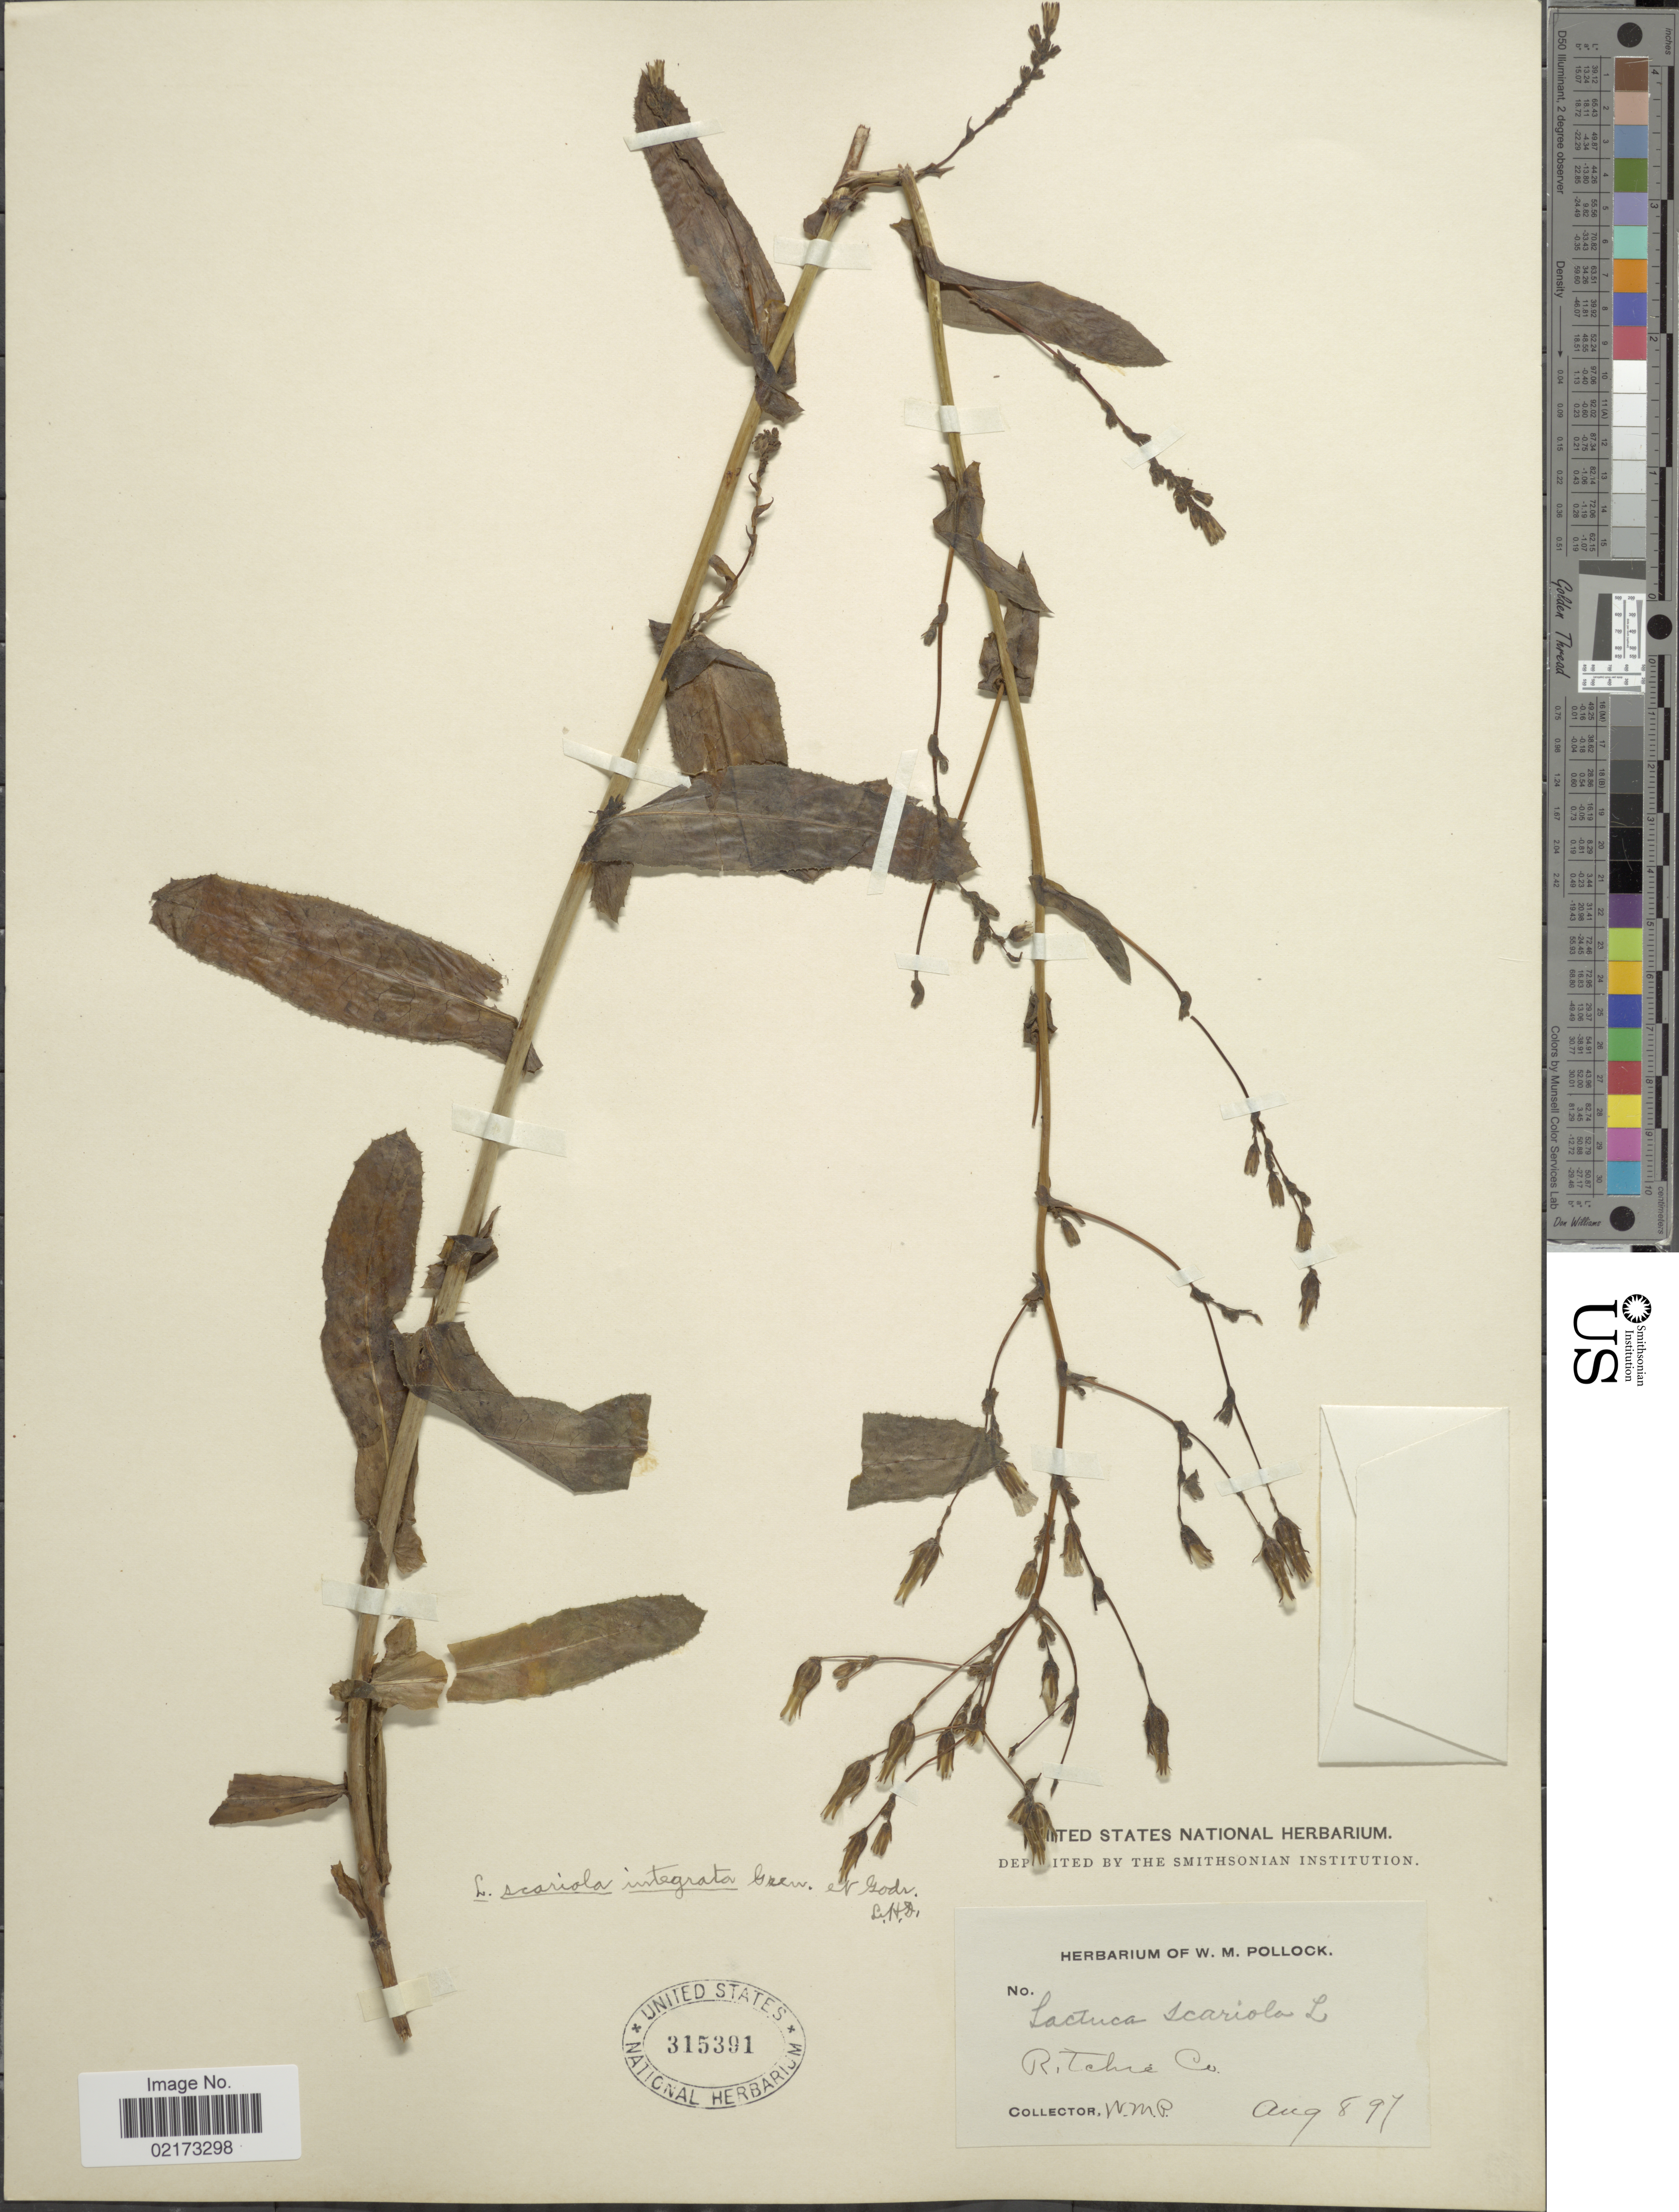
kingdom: Plantae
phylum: Tracheophyta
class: Magnoliopsida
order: Asterales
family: Asteraceae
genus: Lactuca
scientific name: Lactuca serriola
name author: L.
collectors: W. M. Pollock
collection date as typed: Transcribed d/m/y: 8/8/97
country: United States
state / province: West Virginia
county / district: Ritchie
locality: Ritchie Co.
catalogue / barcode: US 315391